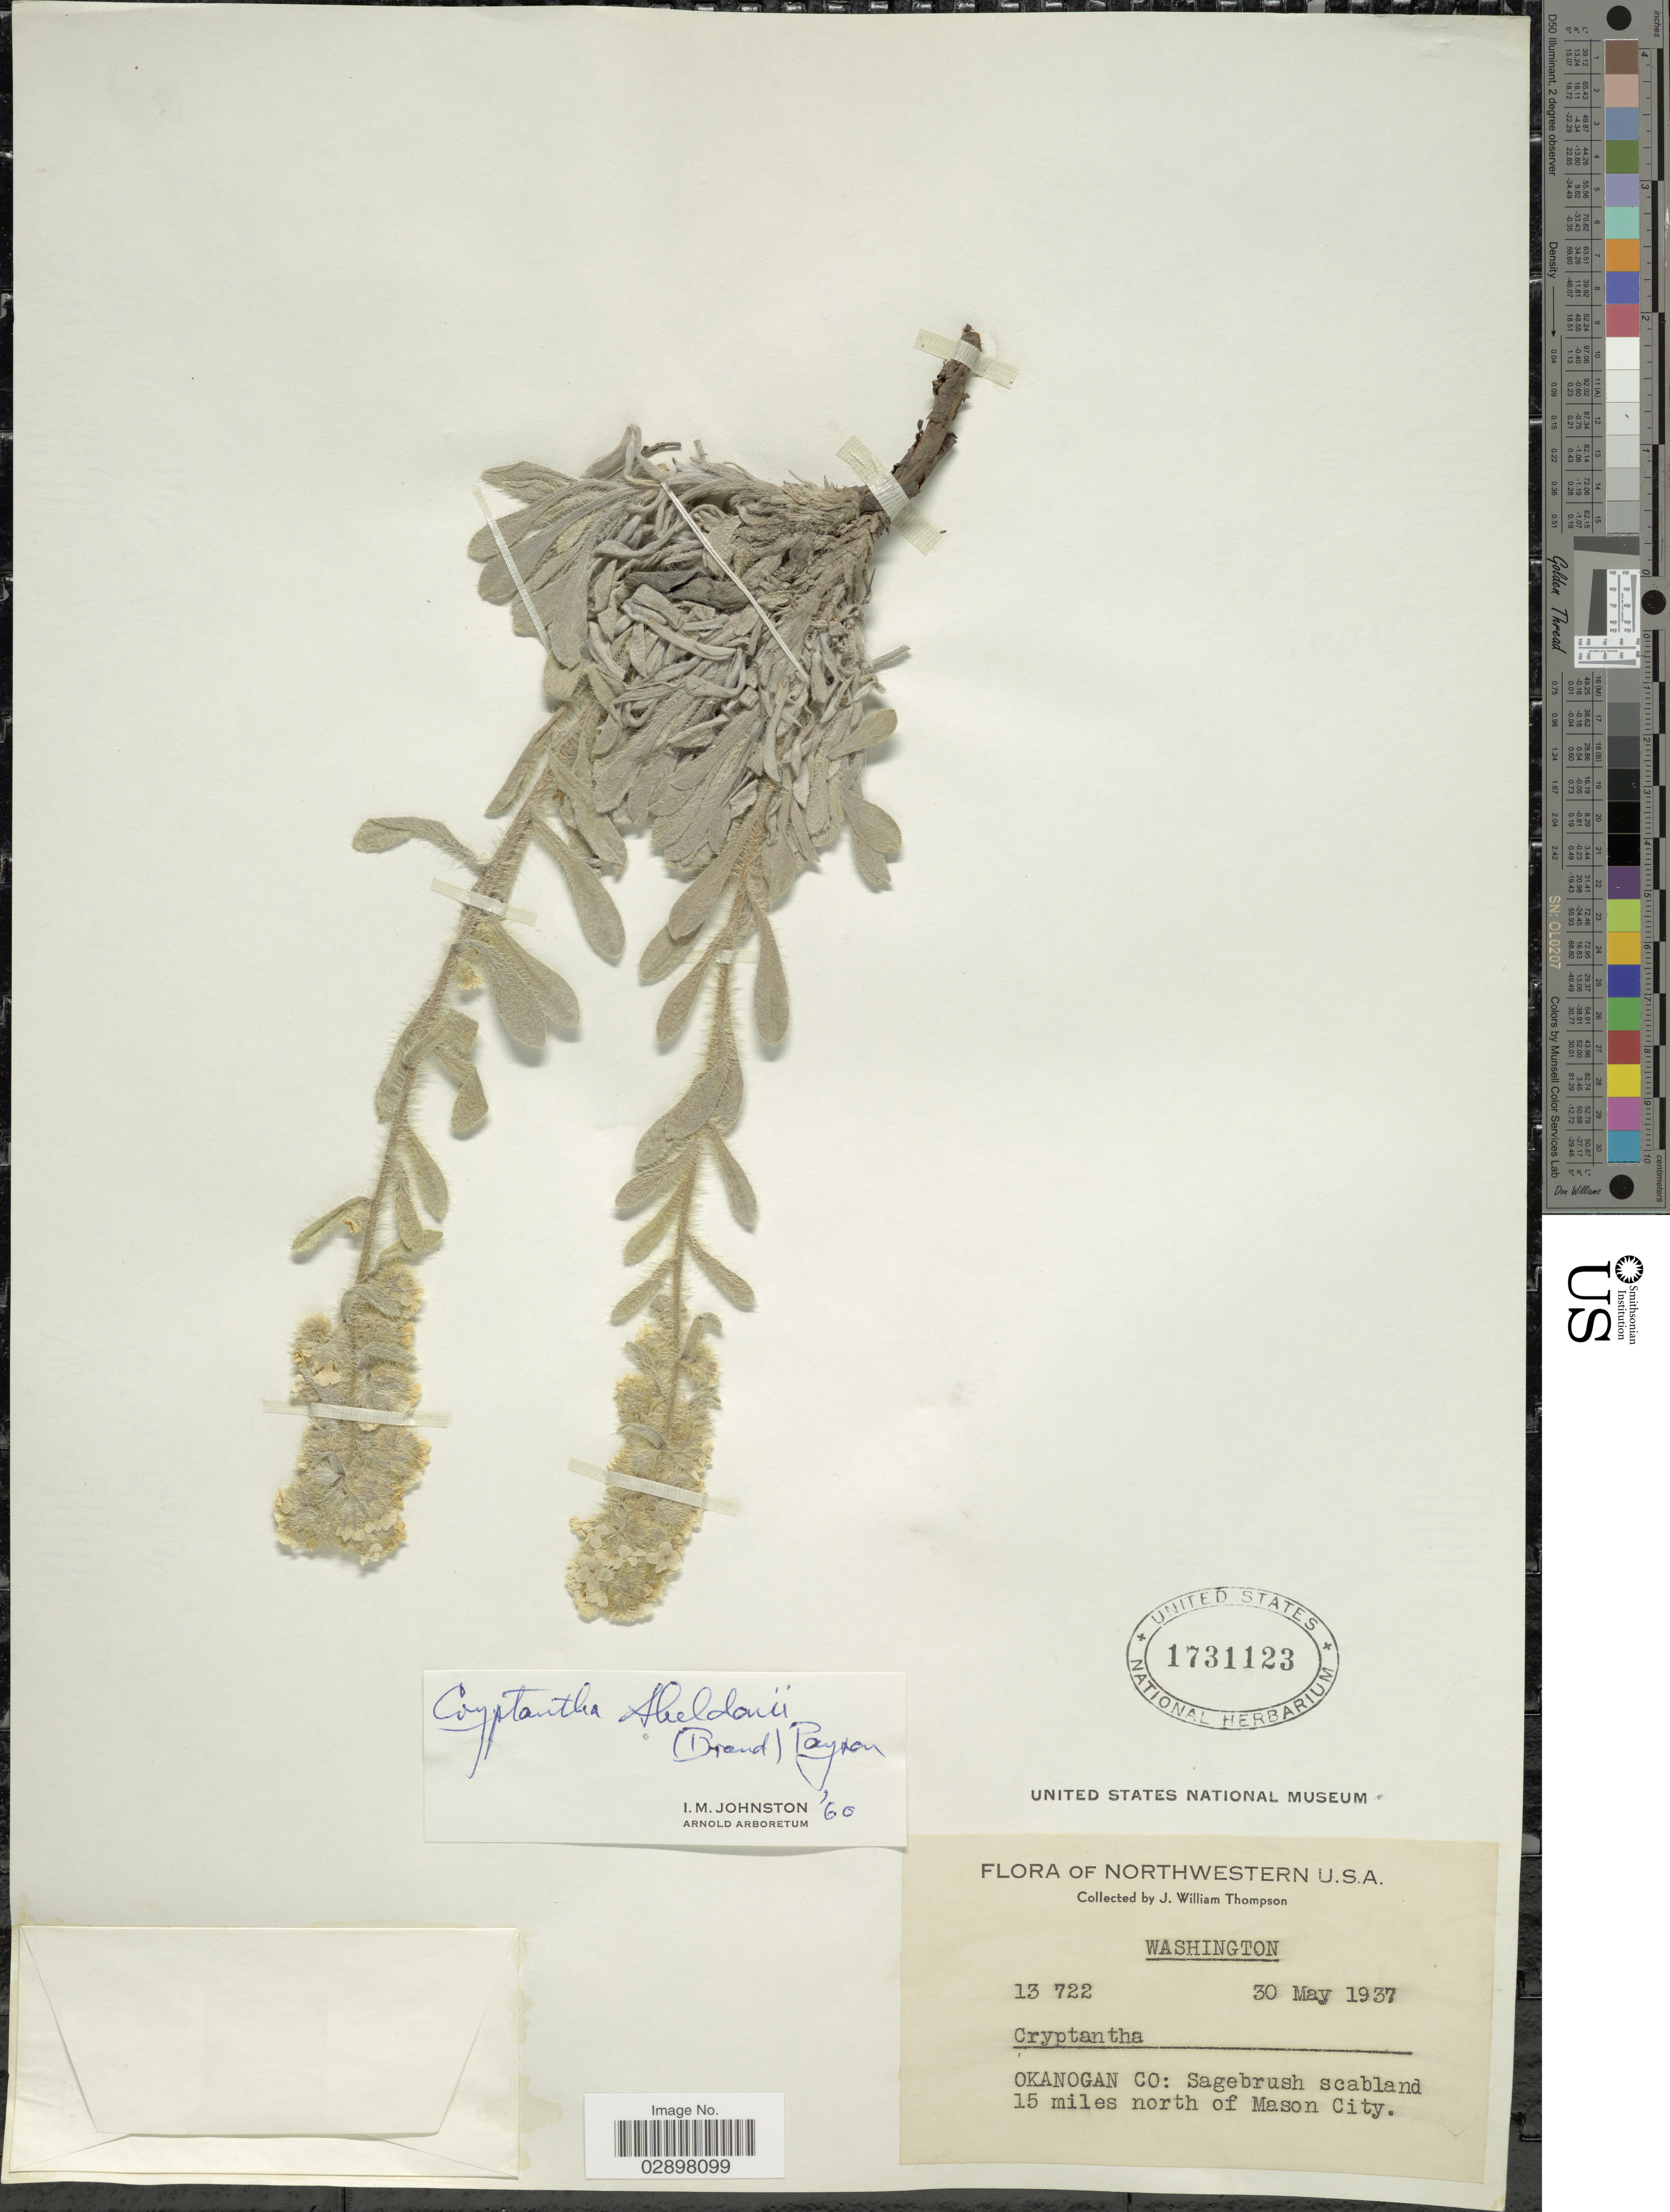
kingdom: Plantae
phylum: Tracheophyta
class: Magnoliopsida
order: Boraginales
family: Boraginaceae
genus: Cryptantha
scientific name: Cryptantha sheldonii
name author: (Brand) Payson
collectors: J. W. Thompson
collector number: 13722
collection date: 1937-05-30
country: United States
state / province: Washington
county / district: Okanogan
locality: Northwestern U.S.A., Okanogan Co: Sagebrush scabland 15 miles north of Mason City.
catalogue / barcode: US 1731123